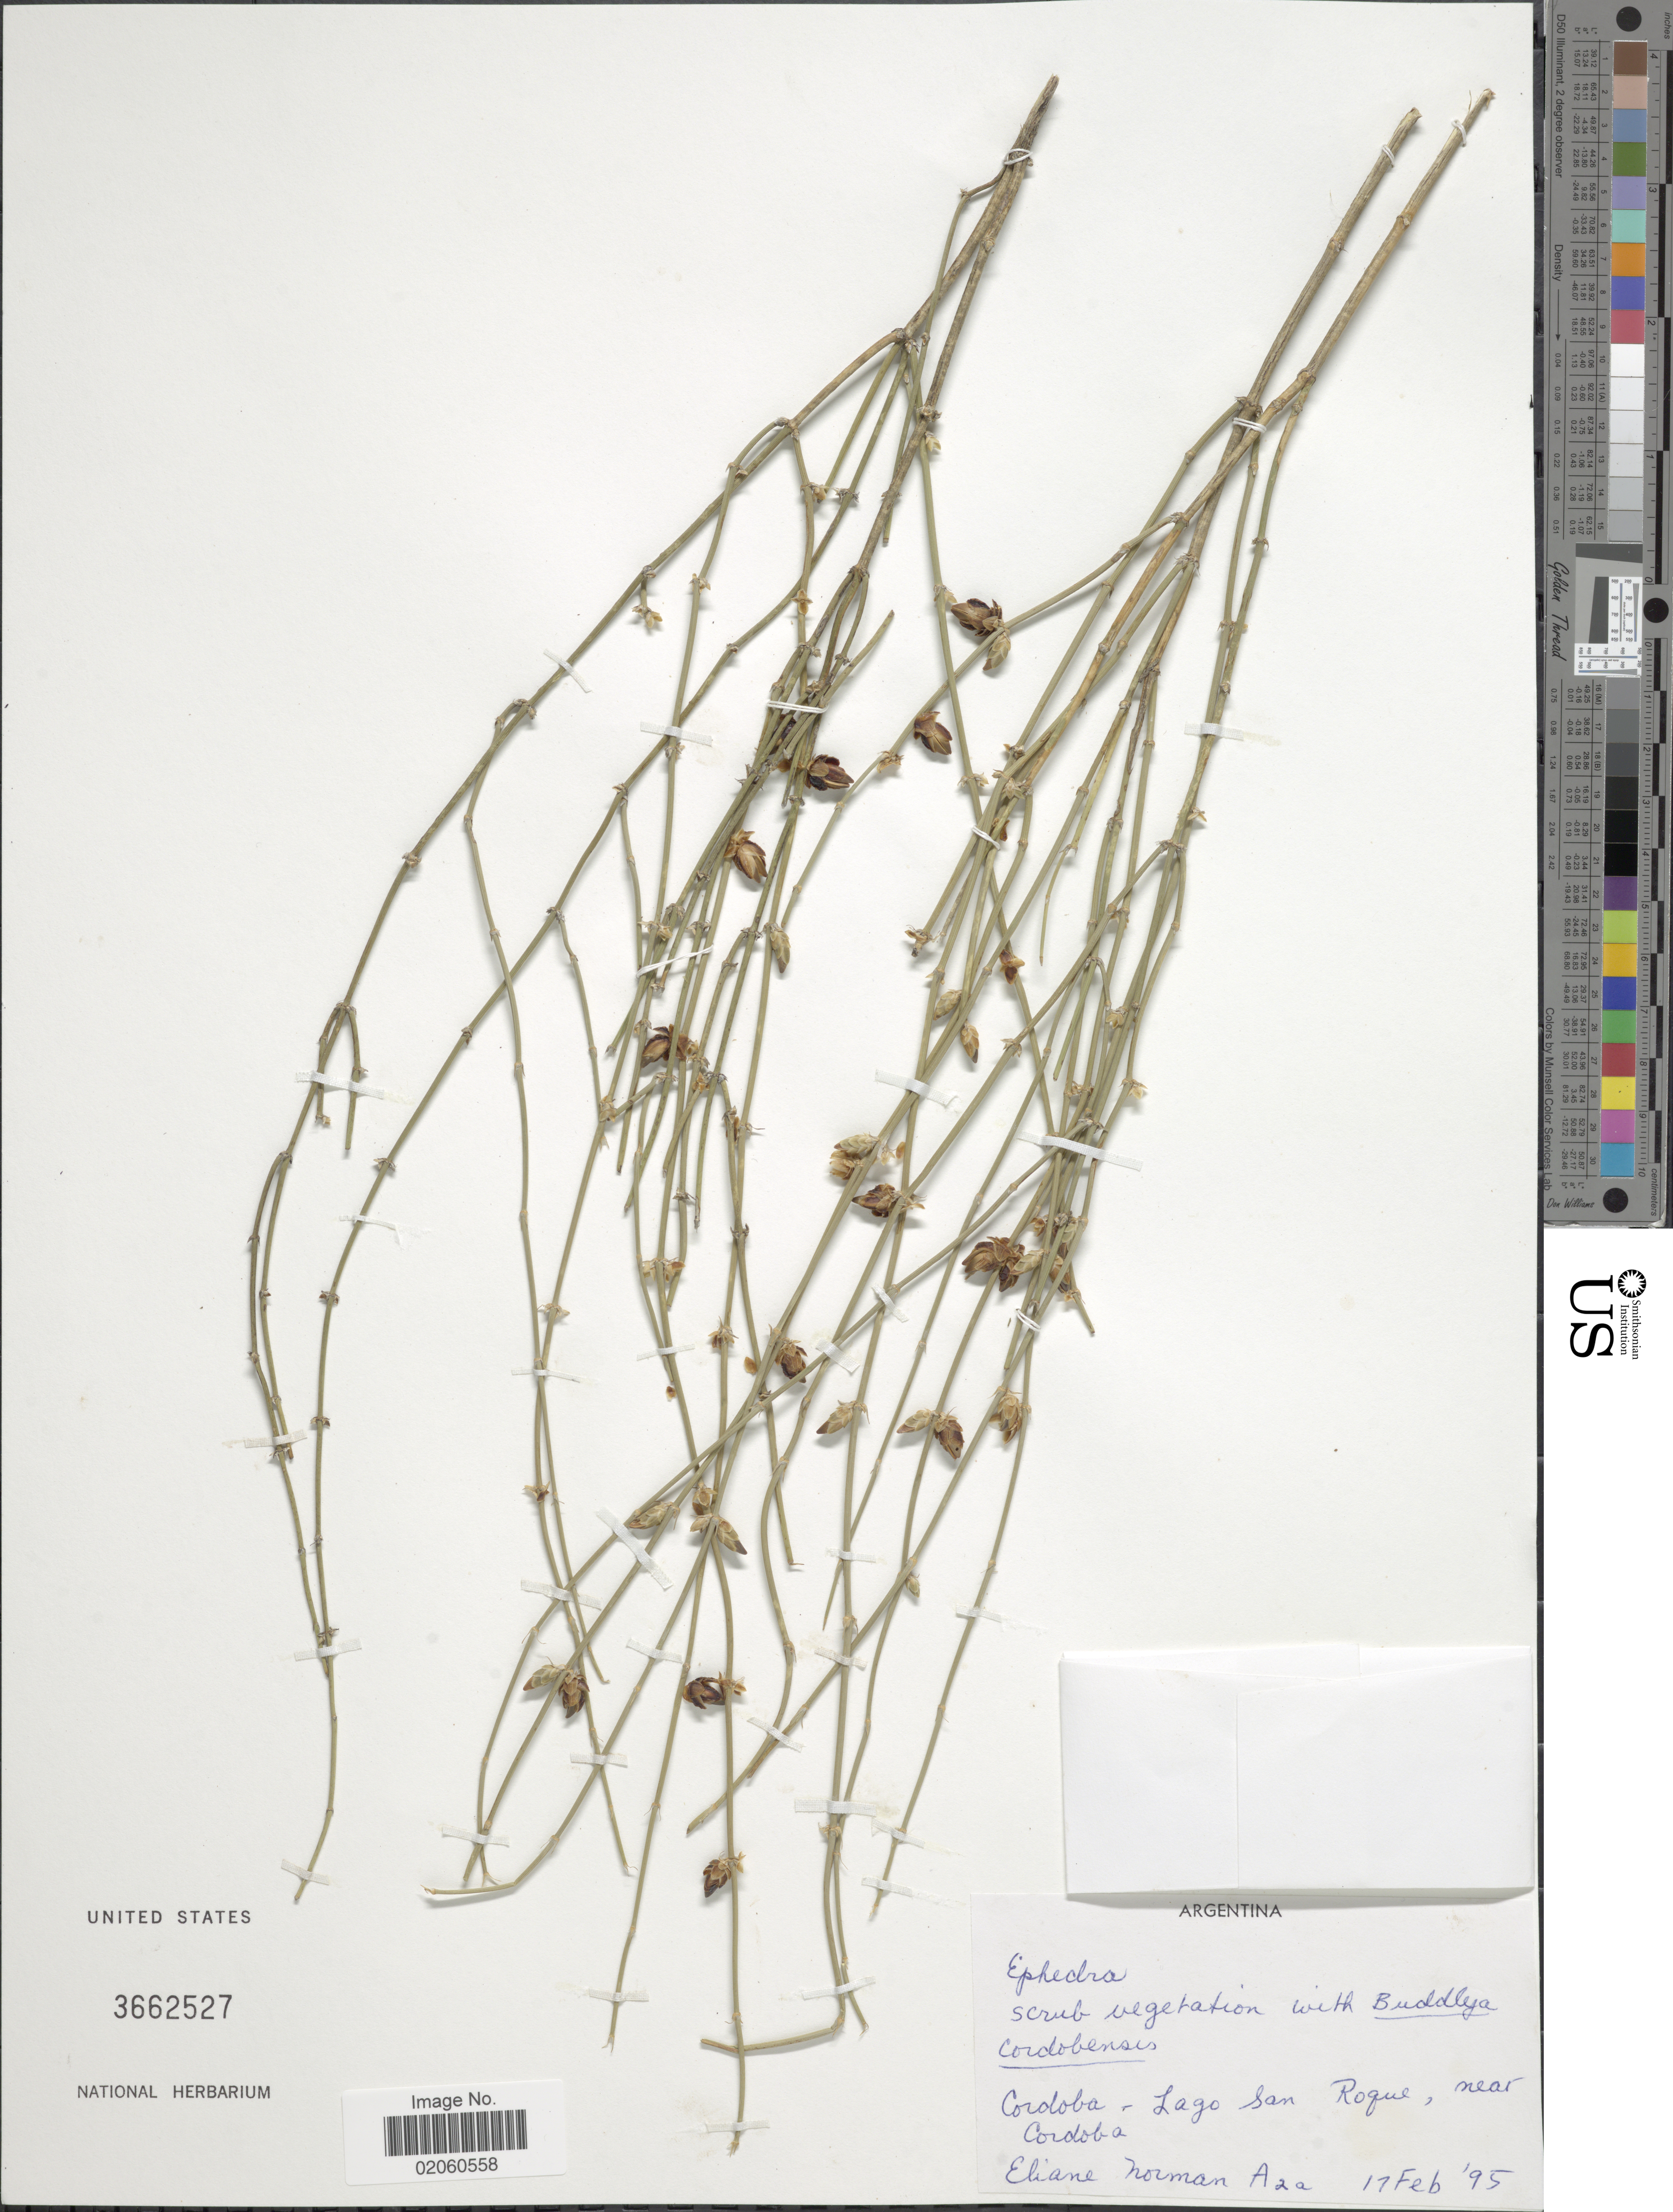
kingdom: Plantae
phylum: Tracheophyta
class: Gnetopsida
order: Ephedrales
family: Ephedraceae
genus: Ephedra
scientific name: Ephedra sp.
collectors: E. Norman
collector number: A2a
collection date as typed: Transcribed d/m/y: 17/2/95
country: Argentina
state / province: Cordoba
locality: Lago San Rogue, near Cordoba.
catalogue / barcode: US 3662527